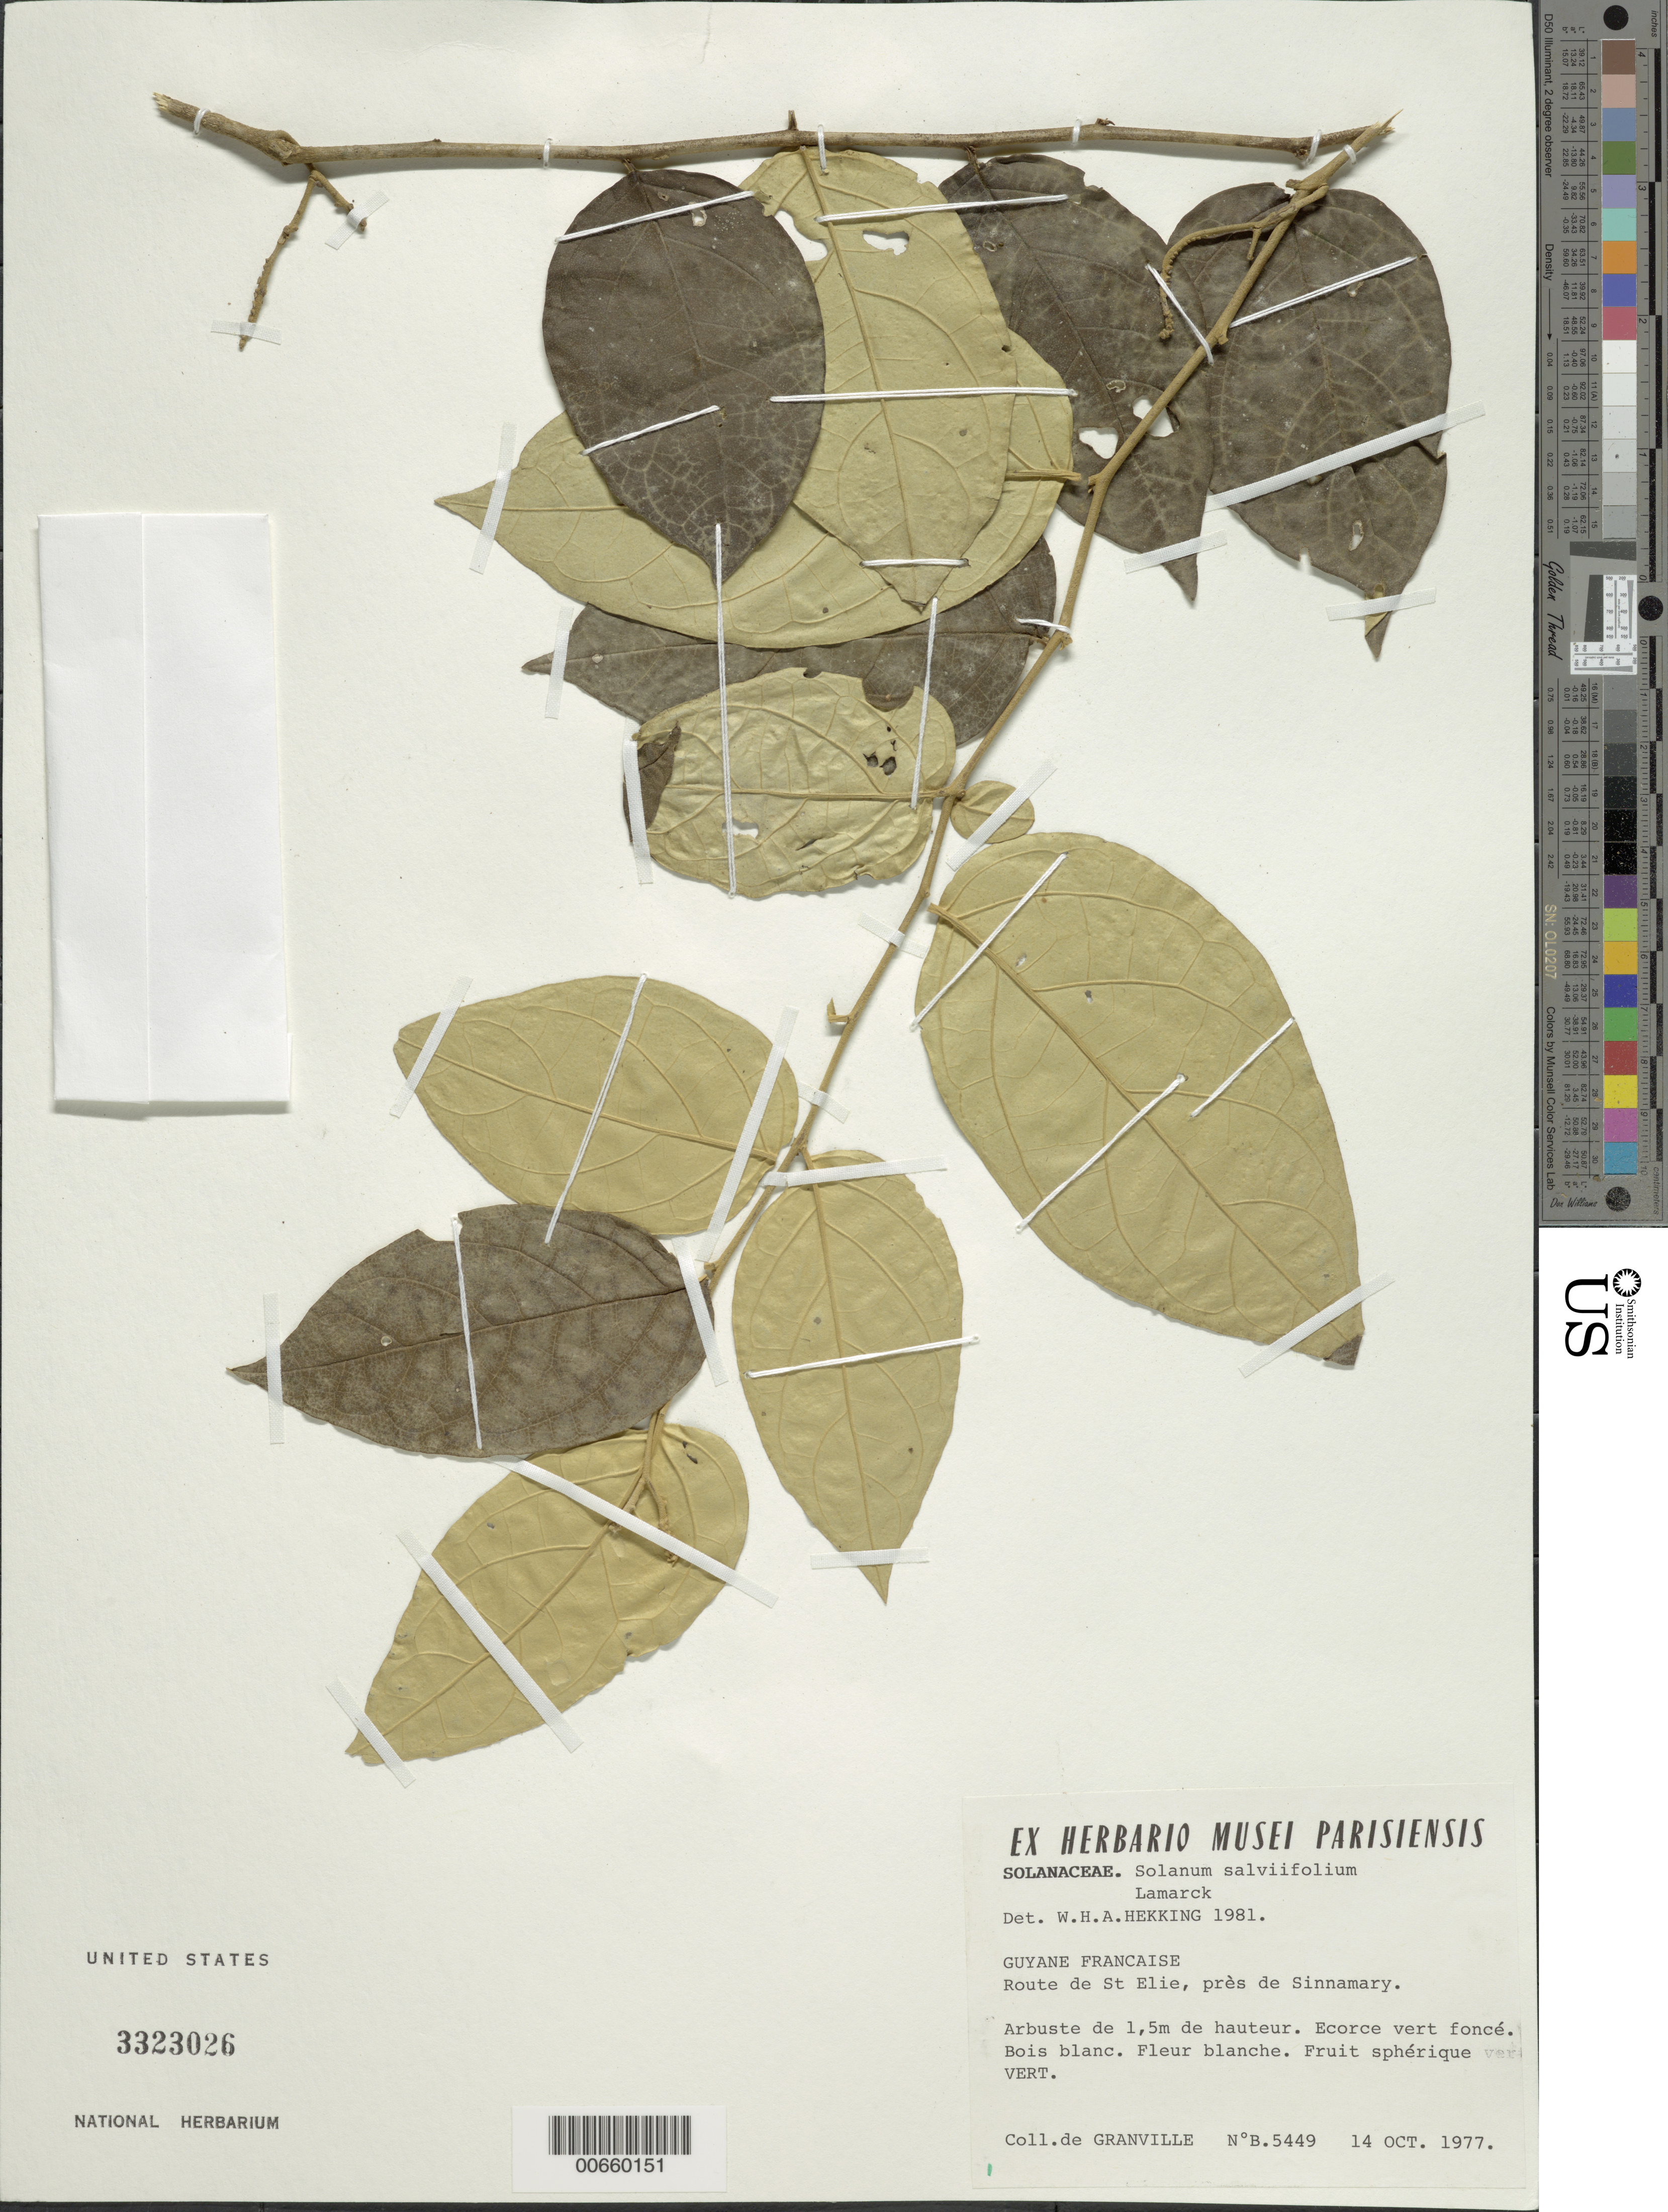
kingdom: Plantae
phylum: Tracheophyta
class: Magnoliopsida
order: Solanales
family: Solanaceae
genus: Solanum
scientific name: Solanum distichophyllum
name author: Sendtn.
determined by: Knapp, S. D.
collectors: J.-J. de Granville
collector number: B 5449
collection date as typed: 10 Oct 1977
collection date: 1977-10-10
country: French Guiana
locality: Route de St. Elie, près de Sinnamary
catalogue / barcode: US 3323026